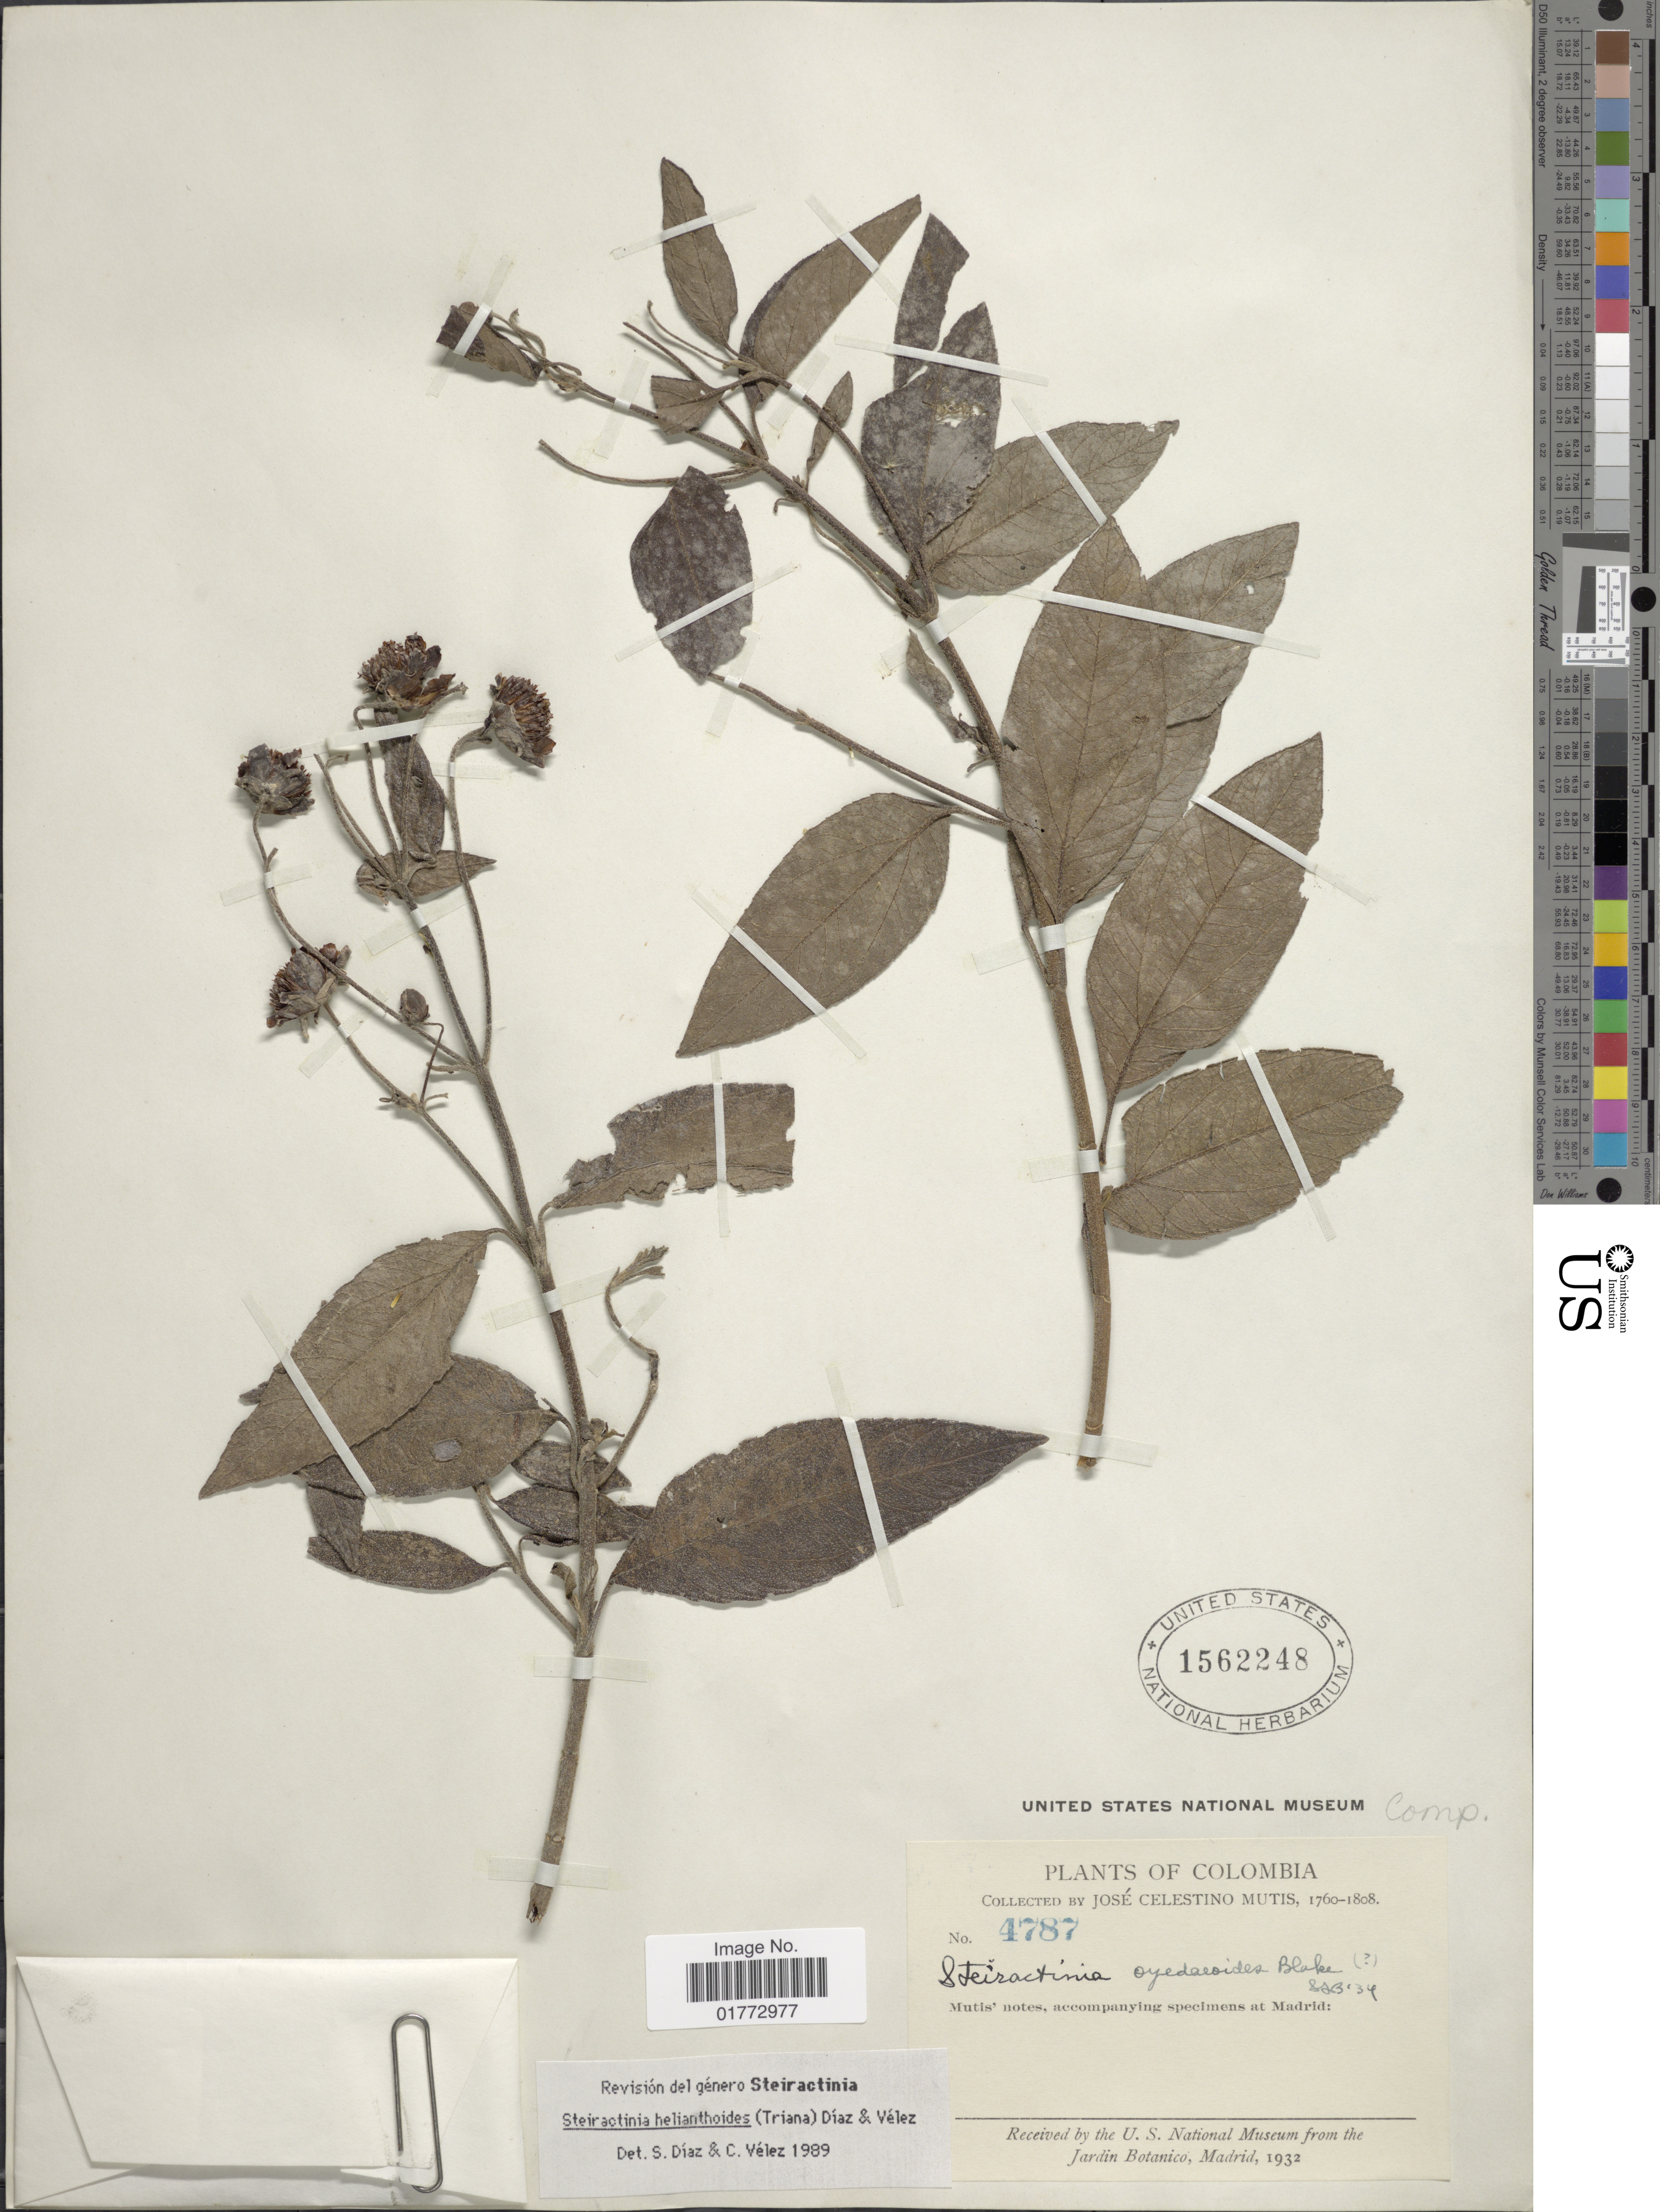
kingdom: Plantae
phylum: Tracheophyta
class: Magnoliopsida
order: Asterales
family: Asteraceae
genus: Steiractinia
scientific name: Steiractinia helianthoides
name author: (Triana) S. Díaz & Vélez-Nauer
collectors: J. C. B. Mutis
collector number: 4787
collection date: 1760/1808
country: Colombia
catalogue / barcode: US 1562248